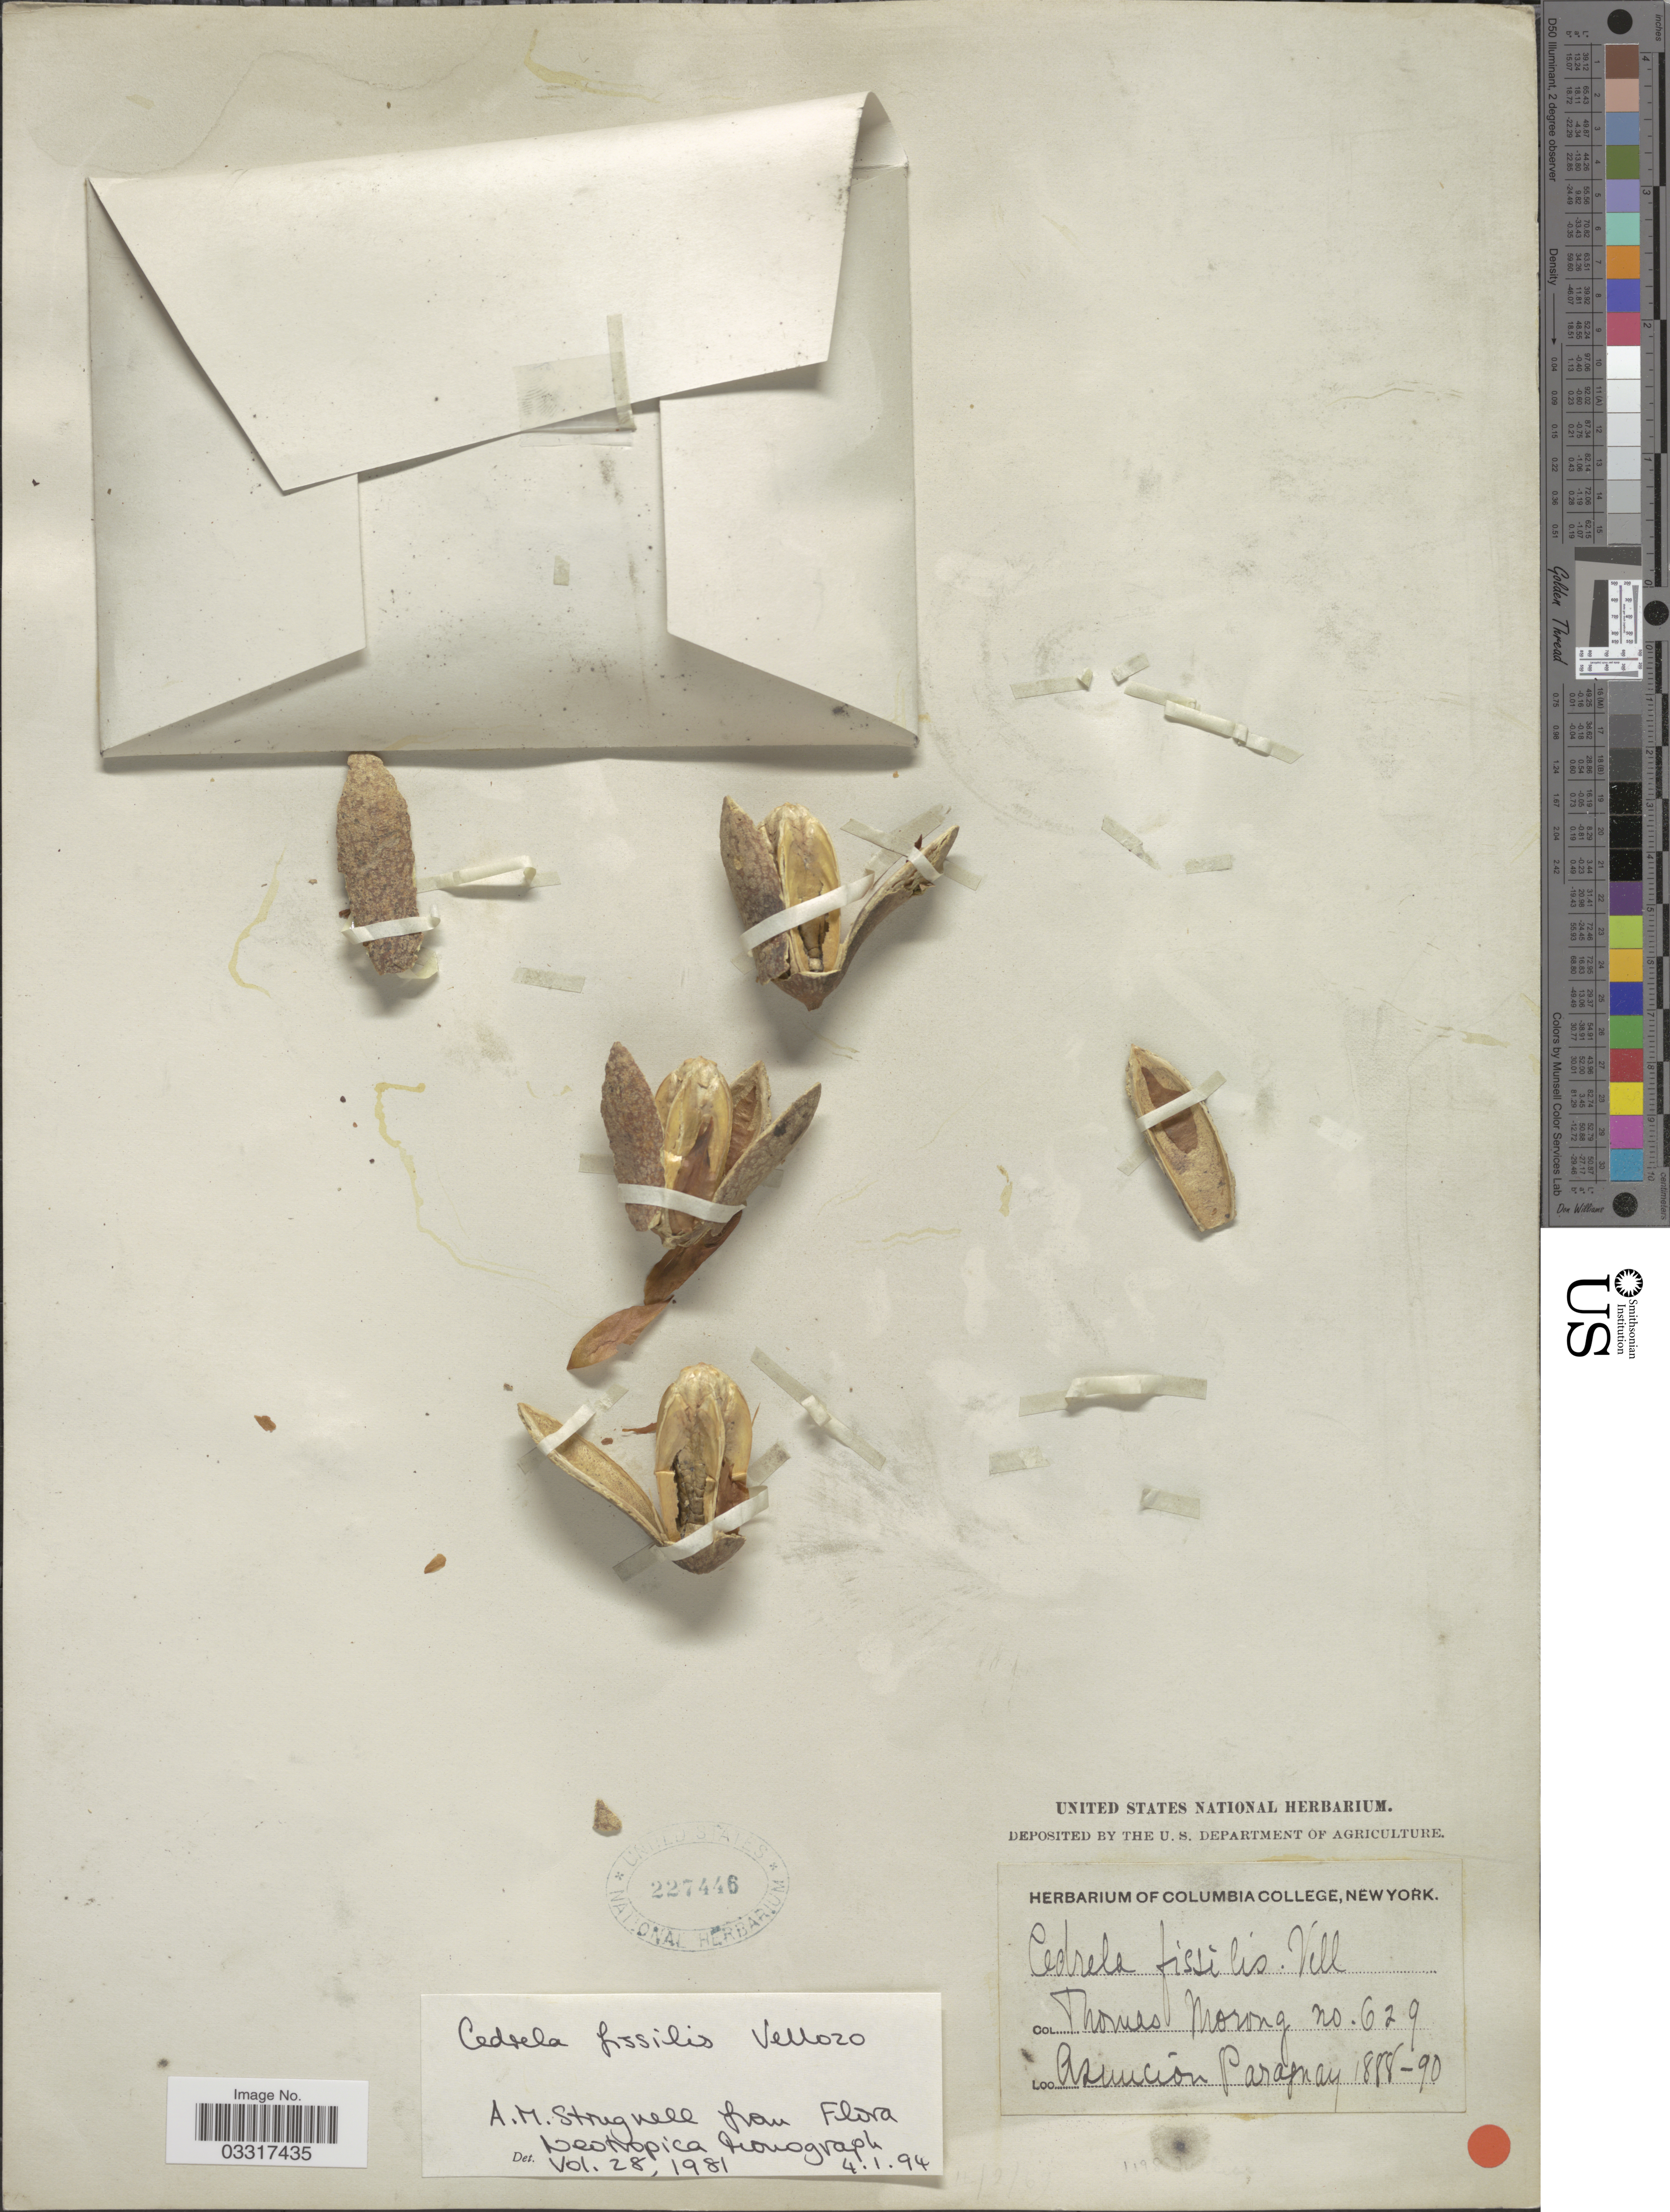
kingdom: Plantae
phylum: Tracheophyta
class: Magnoliopsida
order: Sapindales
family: Meliaceae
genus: Cedrela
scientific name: Cedrela fissilis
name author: Vell.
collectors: ex herb. T. Morong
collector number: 629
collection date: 1888/1890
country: Paraguay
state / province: Asuncion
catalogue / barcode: US 227446